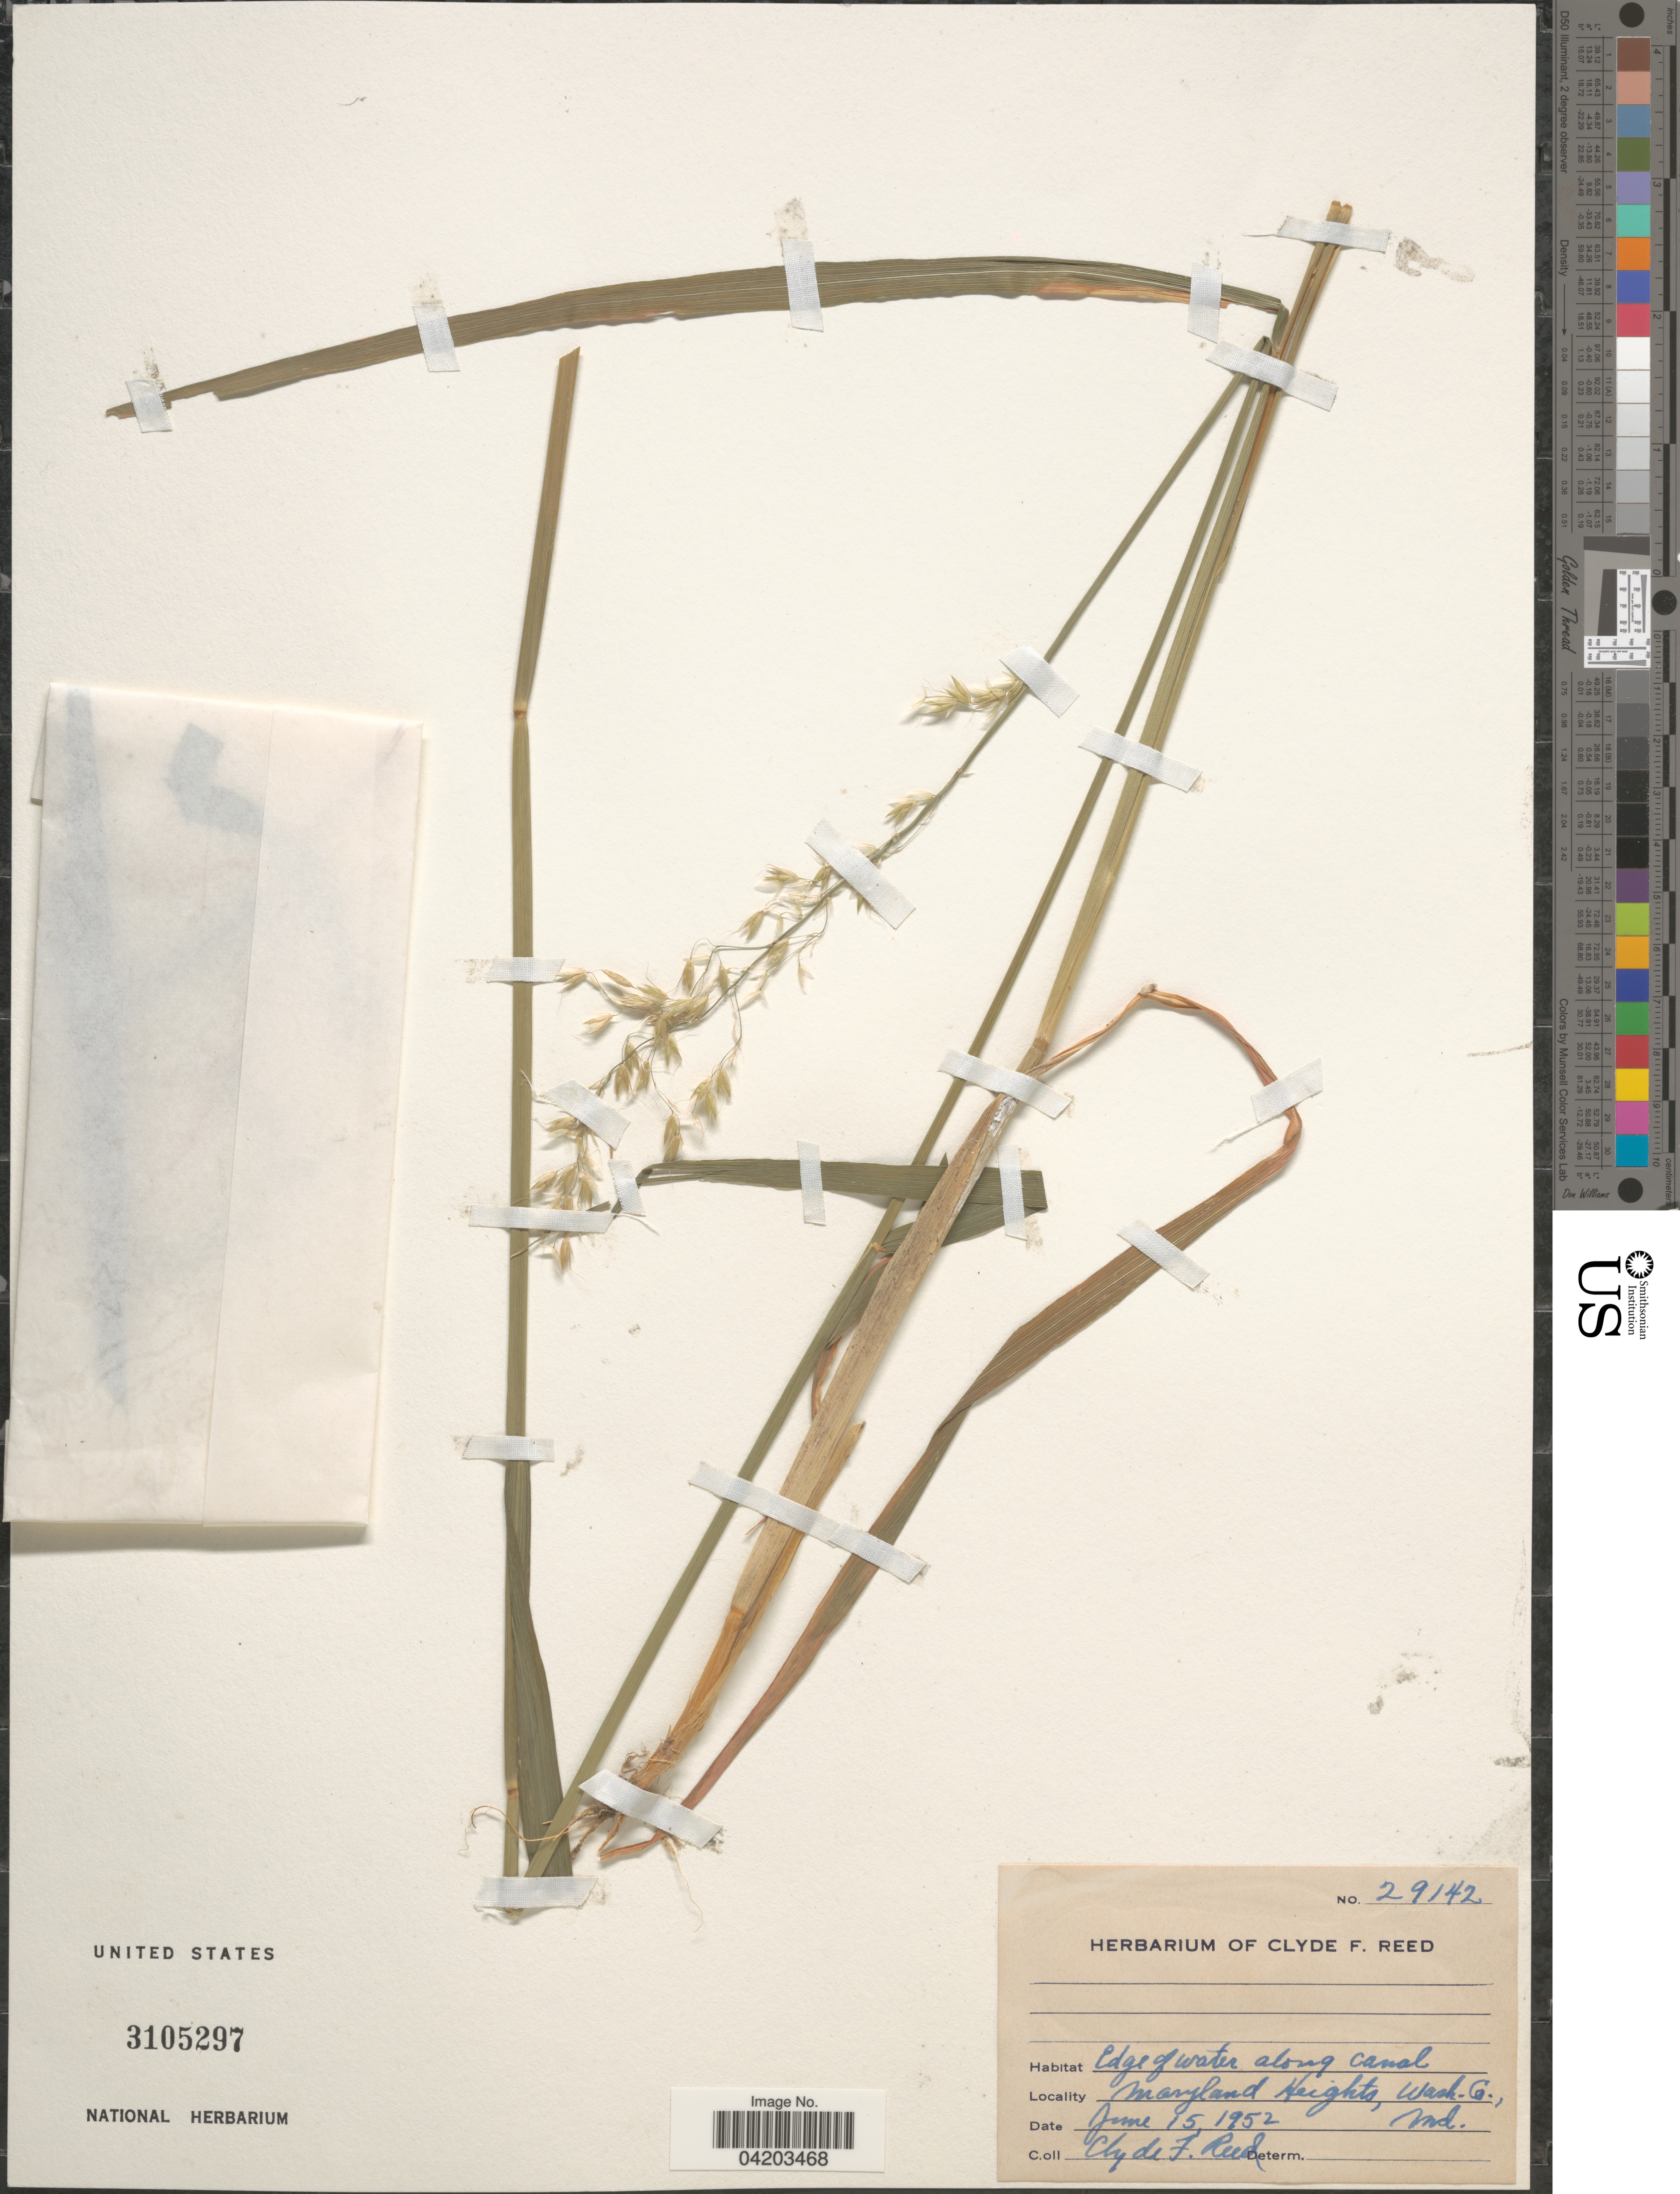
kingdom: Plantae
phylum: Tracheophyta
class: Liliopsida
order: Poales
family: Poaceae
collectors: C. F. Reed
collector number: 29142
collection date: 1952-06-15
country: United States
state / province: Maryland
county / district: Washington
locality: Along canal, Maryland Heights, Wash. Co.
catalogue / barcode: US 3105297